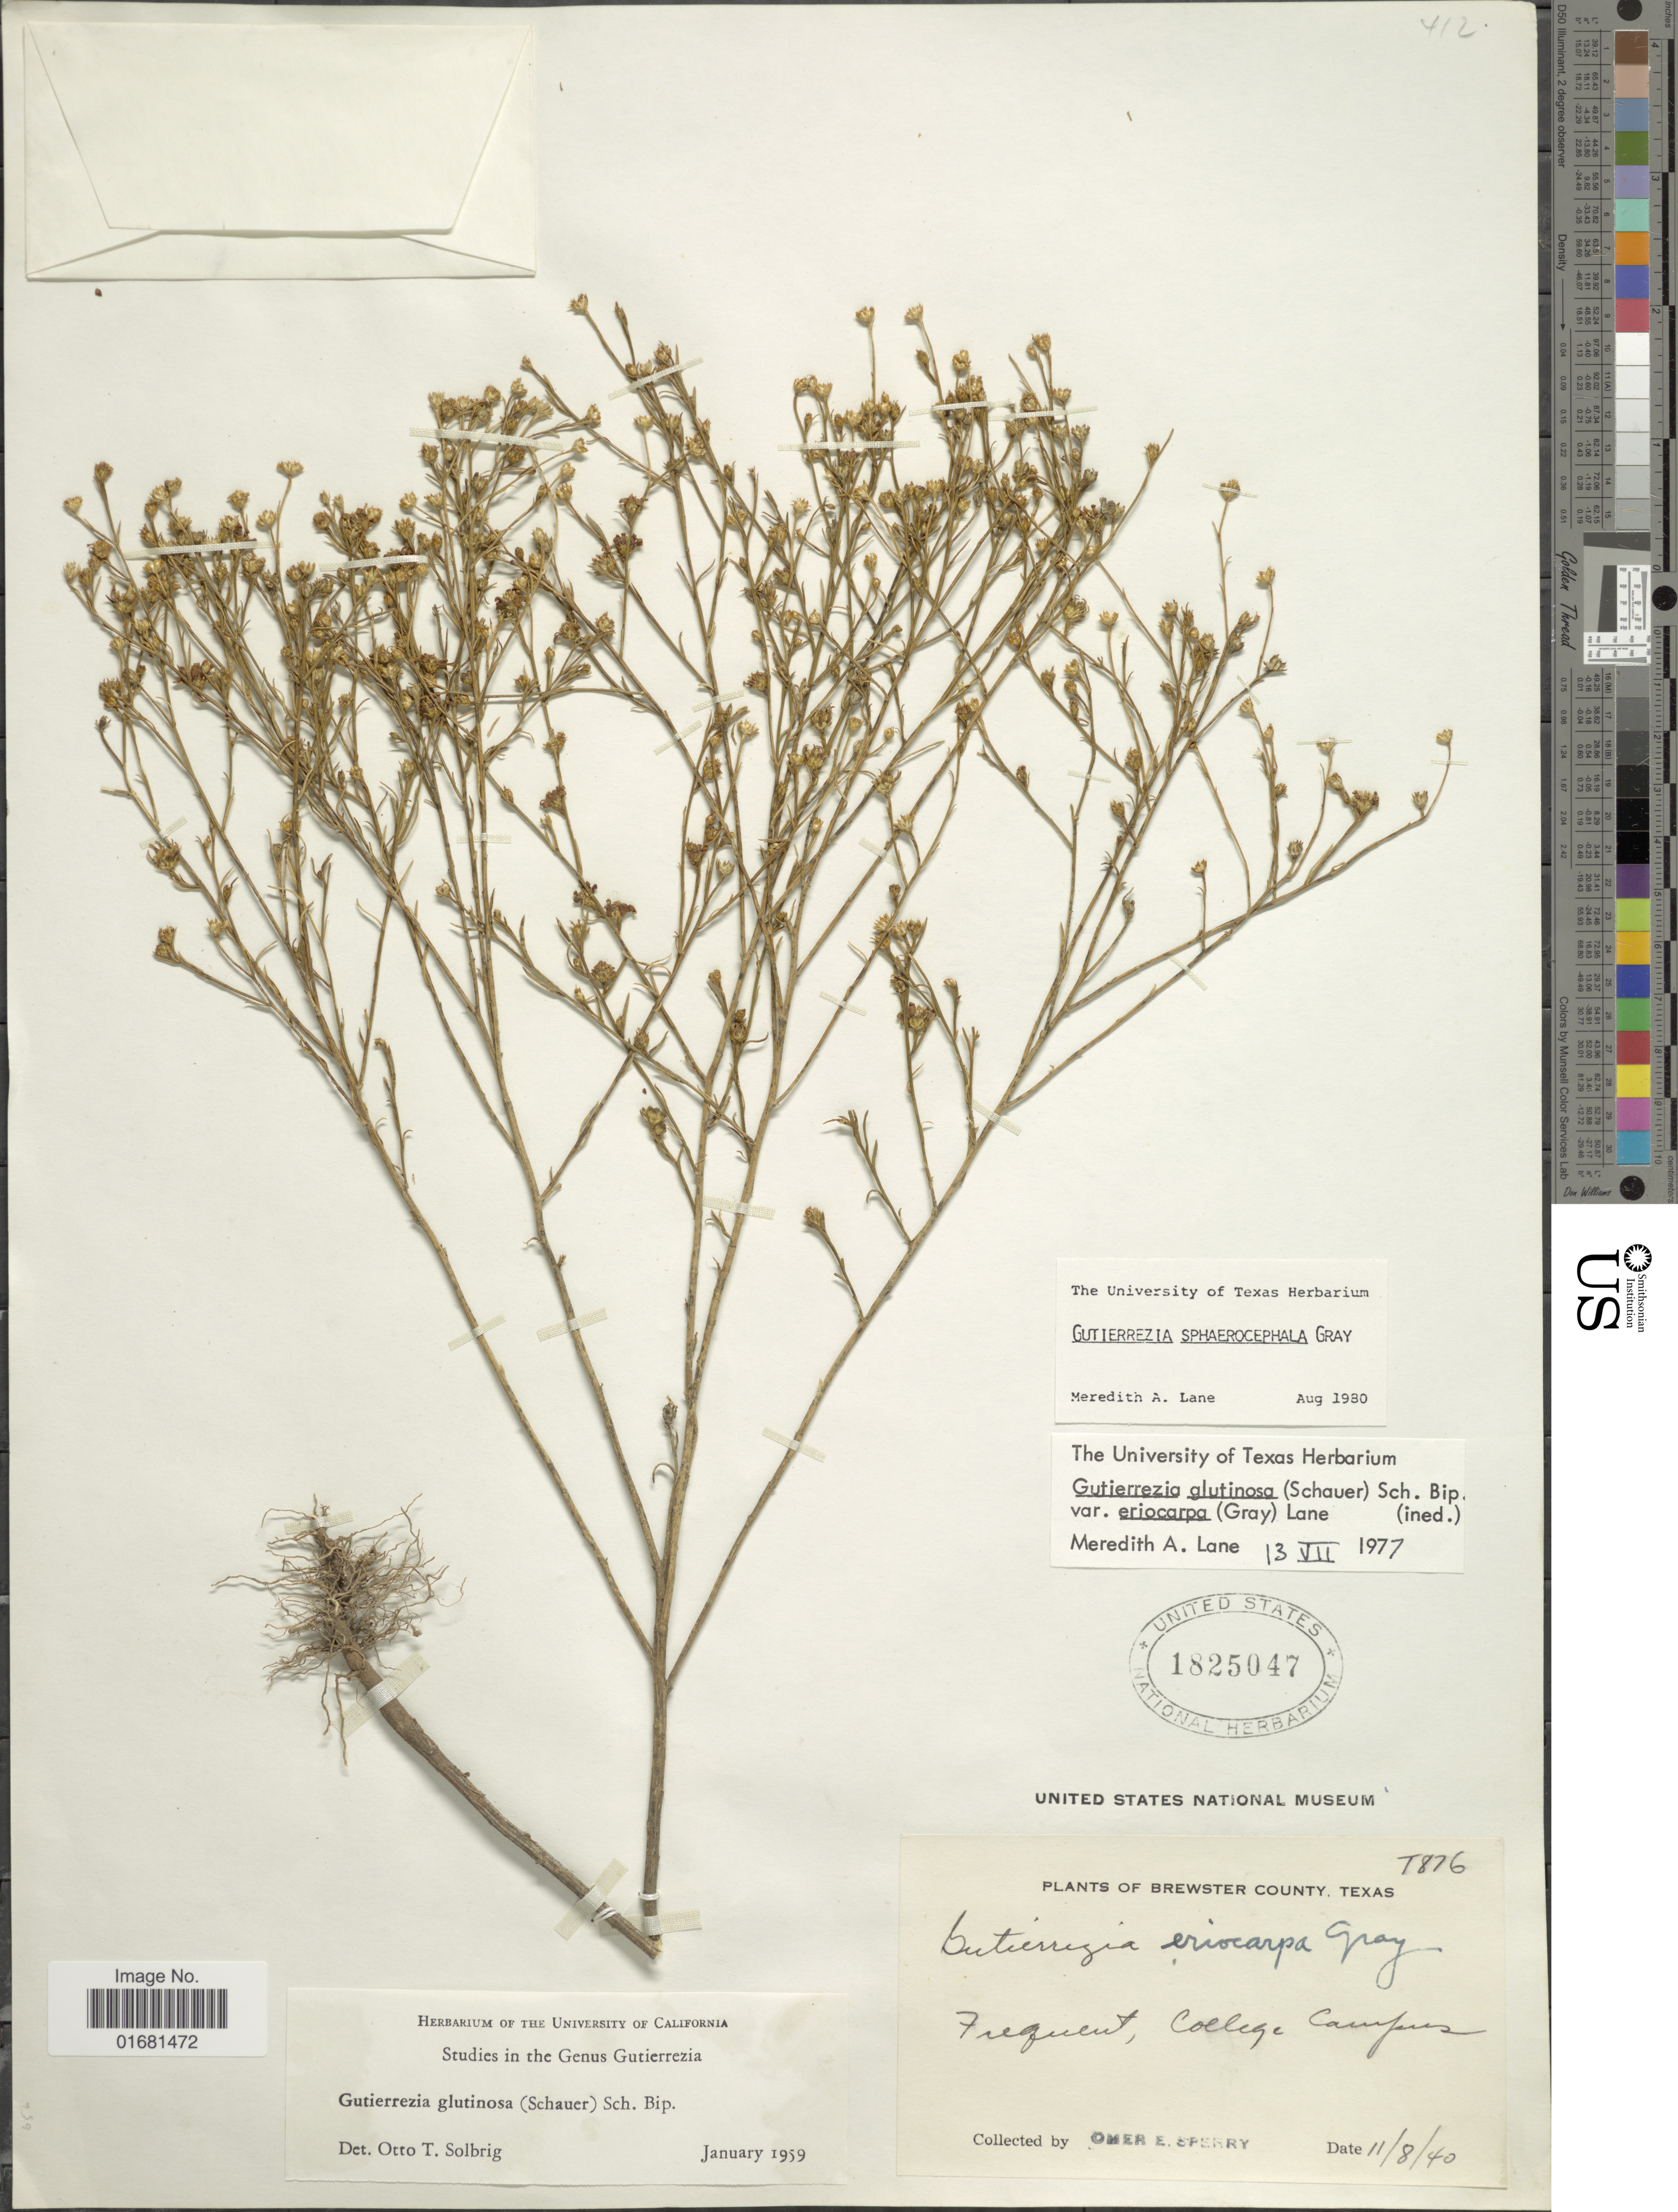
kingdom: Plantae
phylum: Tracheophyta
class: Magnoliopsida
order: Asterales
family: Asteraceae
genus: Gutierrezia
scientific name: Gutierrezia sphaerocephala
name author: A. Gray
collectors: O. E. Sperry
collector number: T876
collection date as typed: Transcribed d/m/y: 8/11/40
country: United States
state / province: Texas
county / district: Brewster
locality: Frequent, College Campus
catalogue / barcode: US 1825047